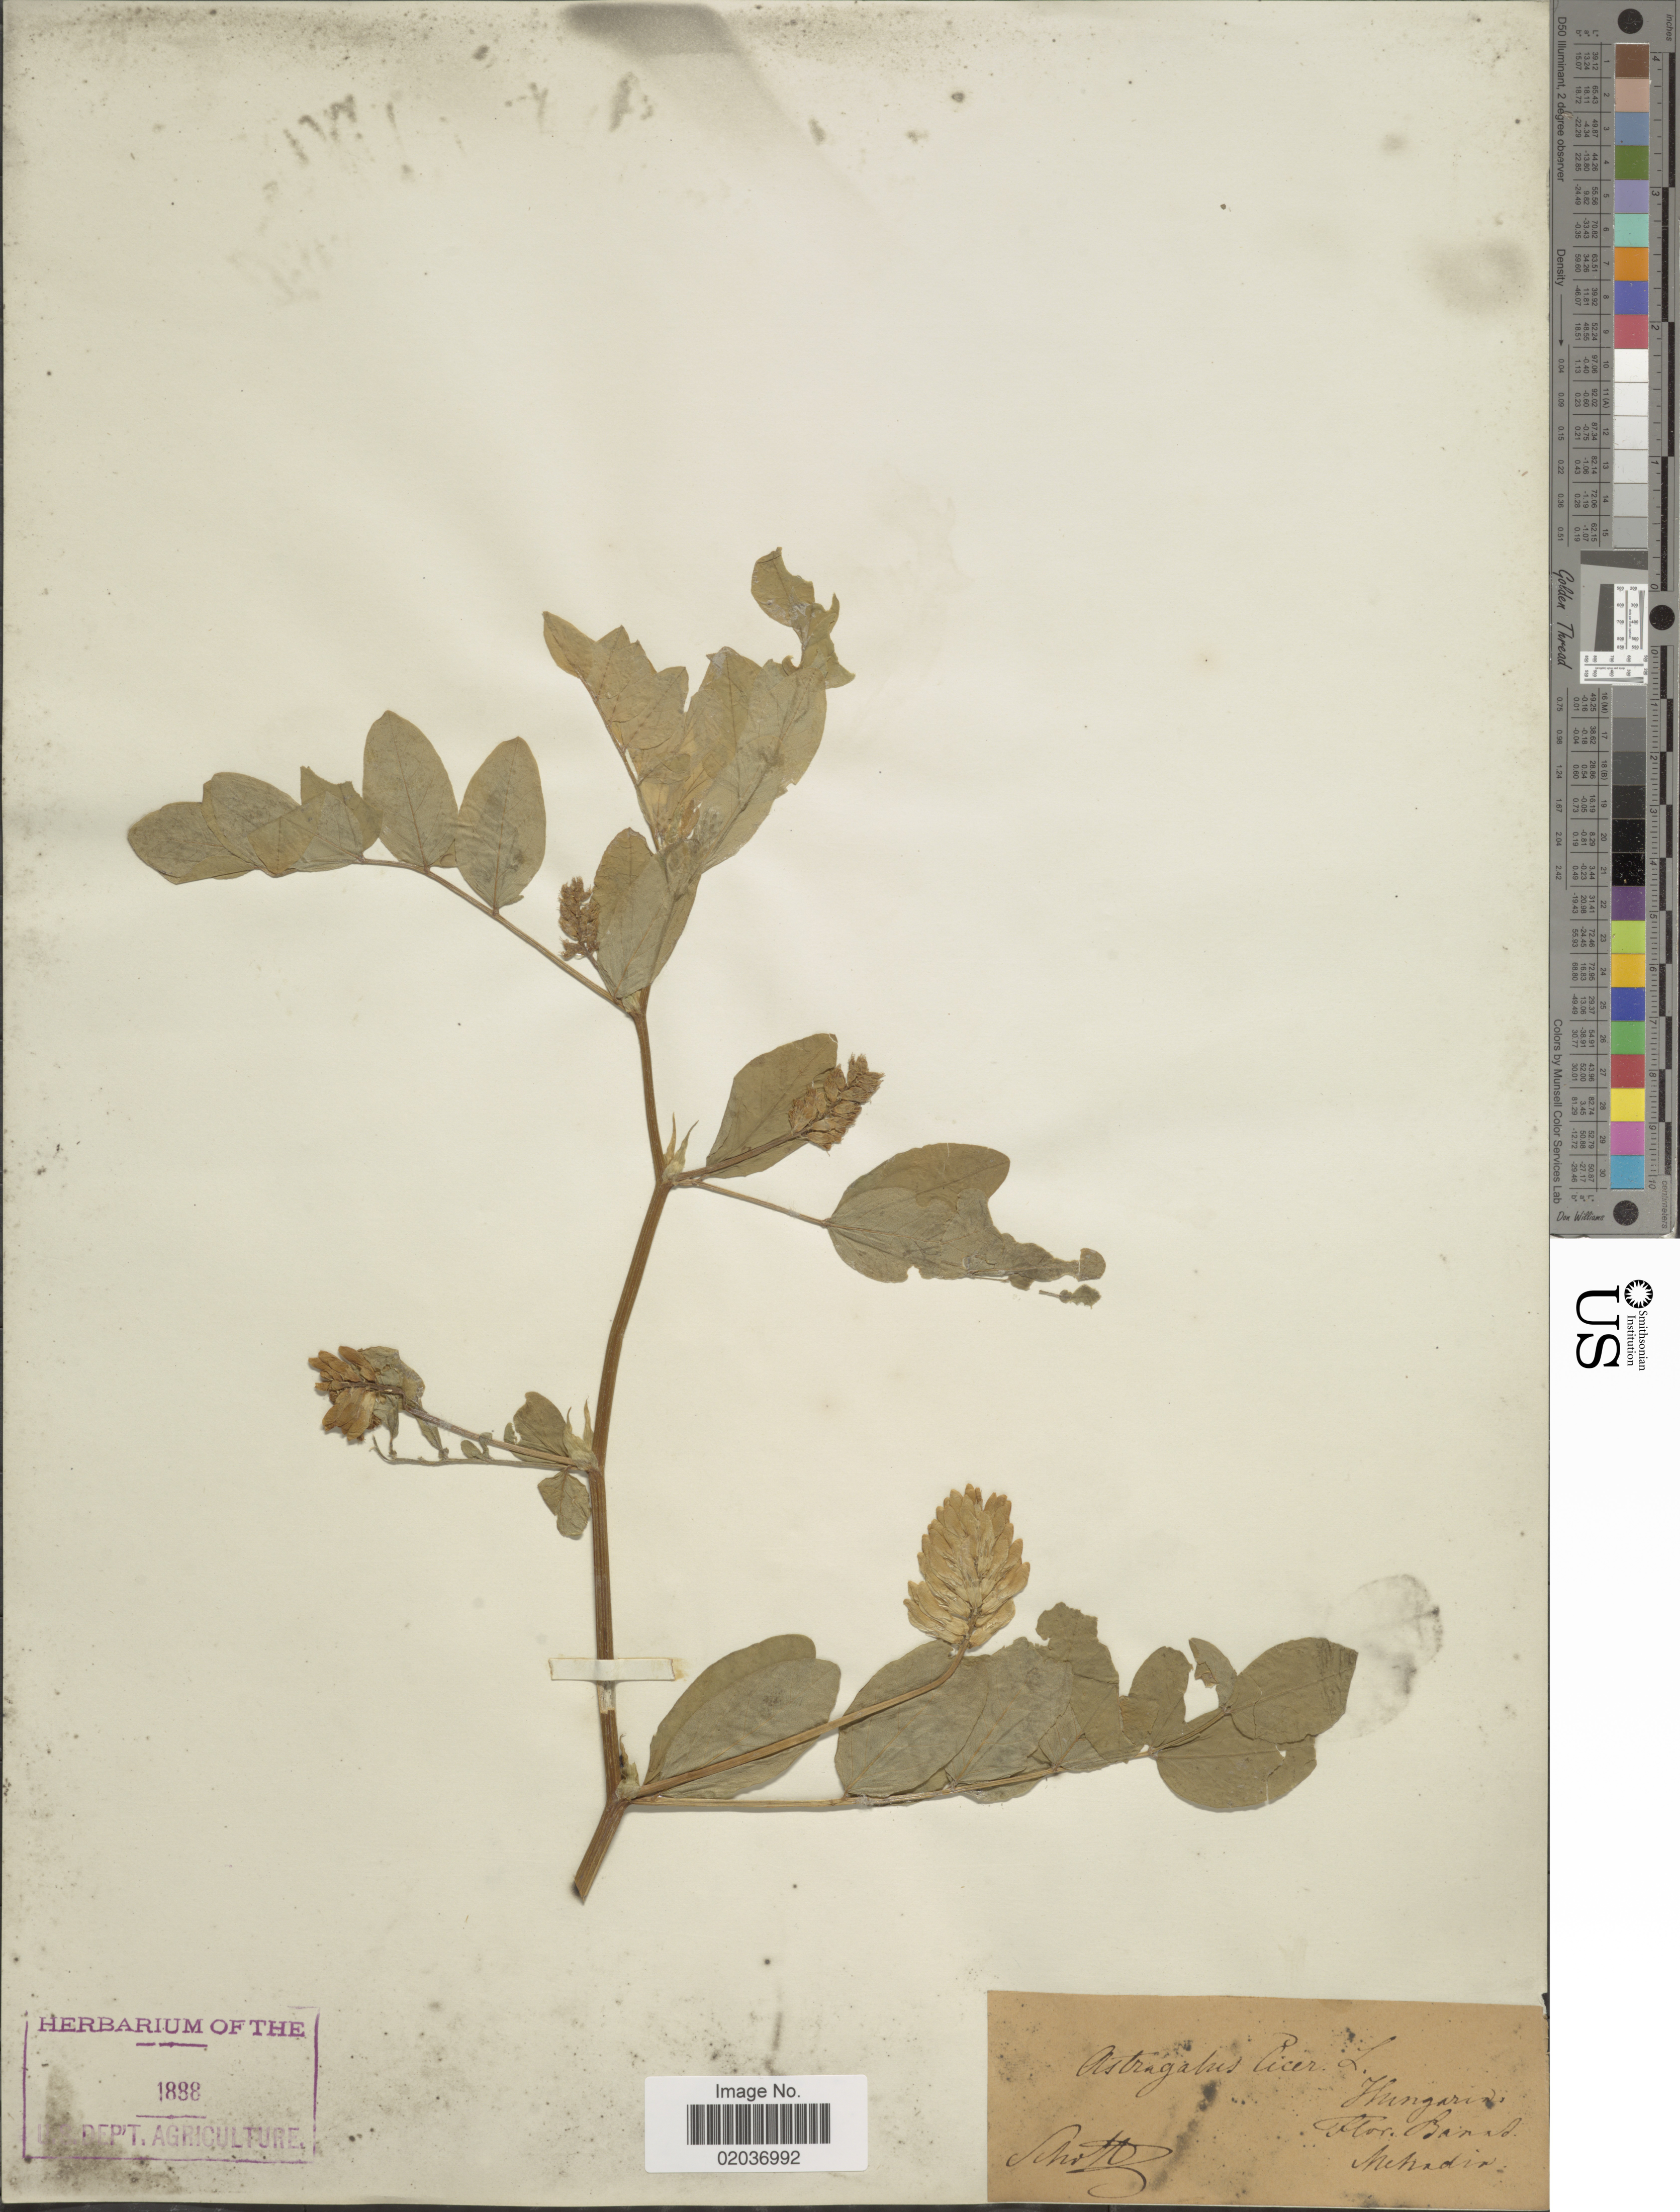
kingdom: Plantae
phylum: Tracheophyta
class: Magnoliopsida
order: Fabales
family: Fabaceae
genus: Astragalus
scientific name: Astragalus cicer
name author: L.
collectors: Schott, --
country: Romania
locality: Flor. Banat, Mehadia